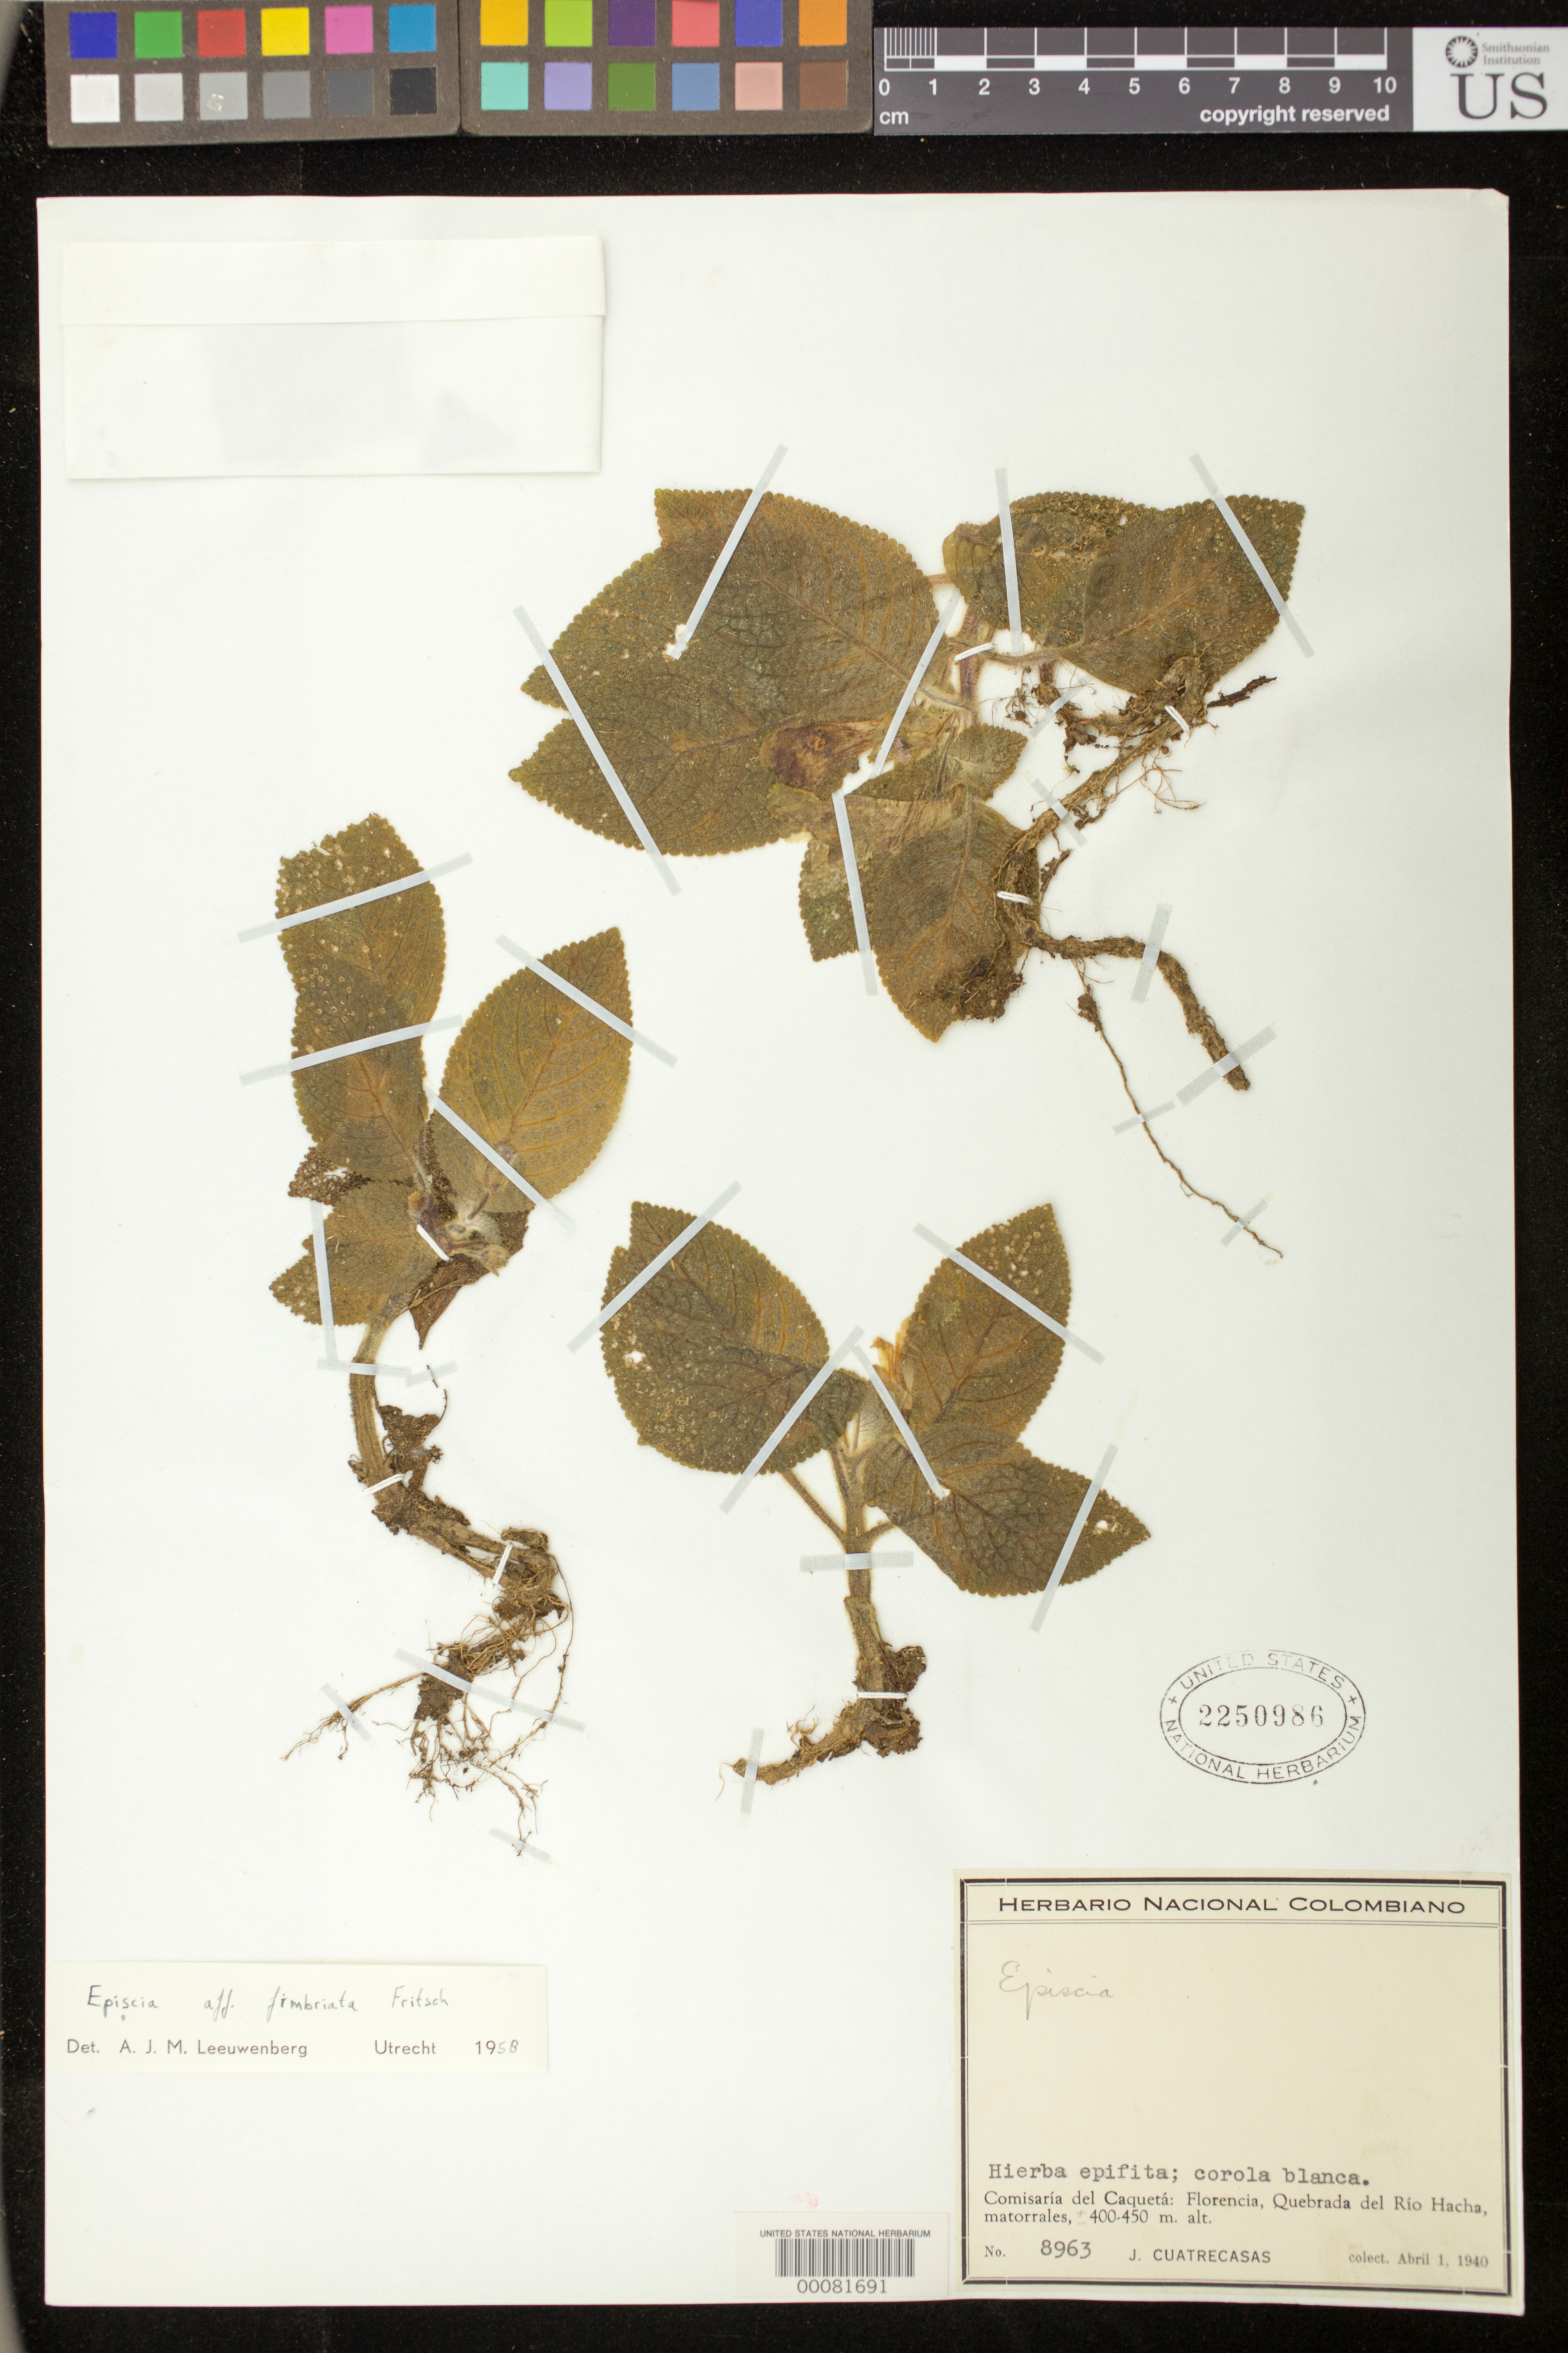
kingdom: Plantae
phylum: Tracheophyta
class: Magnoliopsida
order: Lamiales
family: Gesneriaceae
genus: Episcia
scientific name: Episcia fimbriata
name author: Fritsch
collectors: J. Cuatrecasas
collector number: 8963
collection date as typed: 01 Apr 1940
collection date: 1940-04-01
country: Colombia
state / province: Caquetá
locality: Florencia, Quebrada del Rio Hacha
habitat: Matorrales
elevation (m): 400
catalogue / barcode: US 2250986